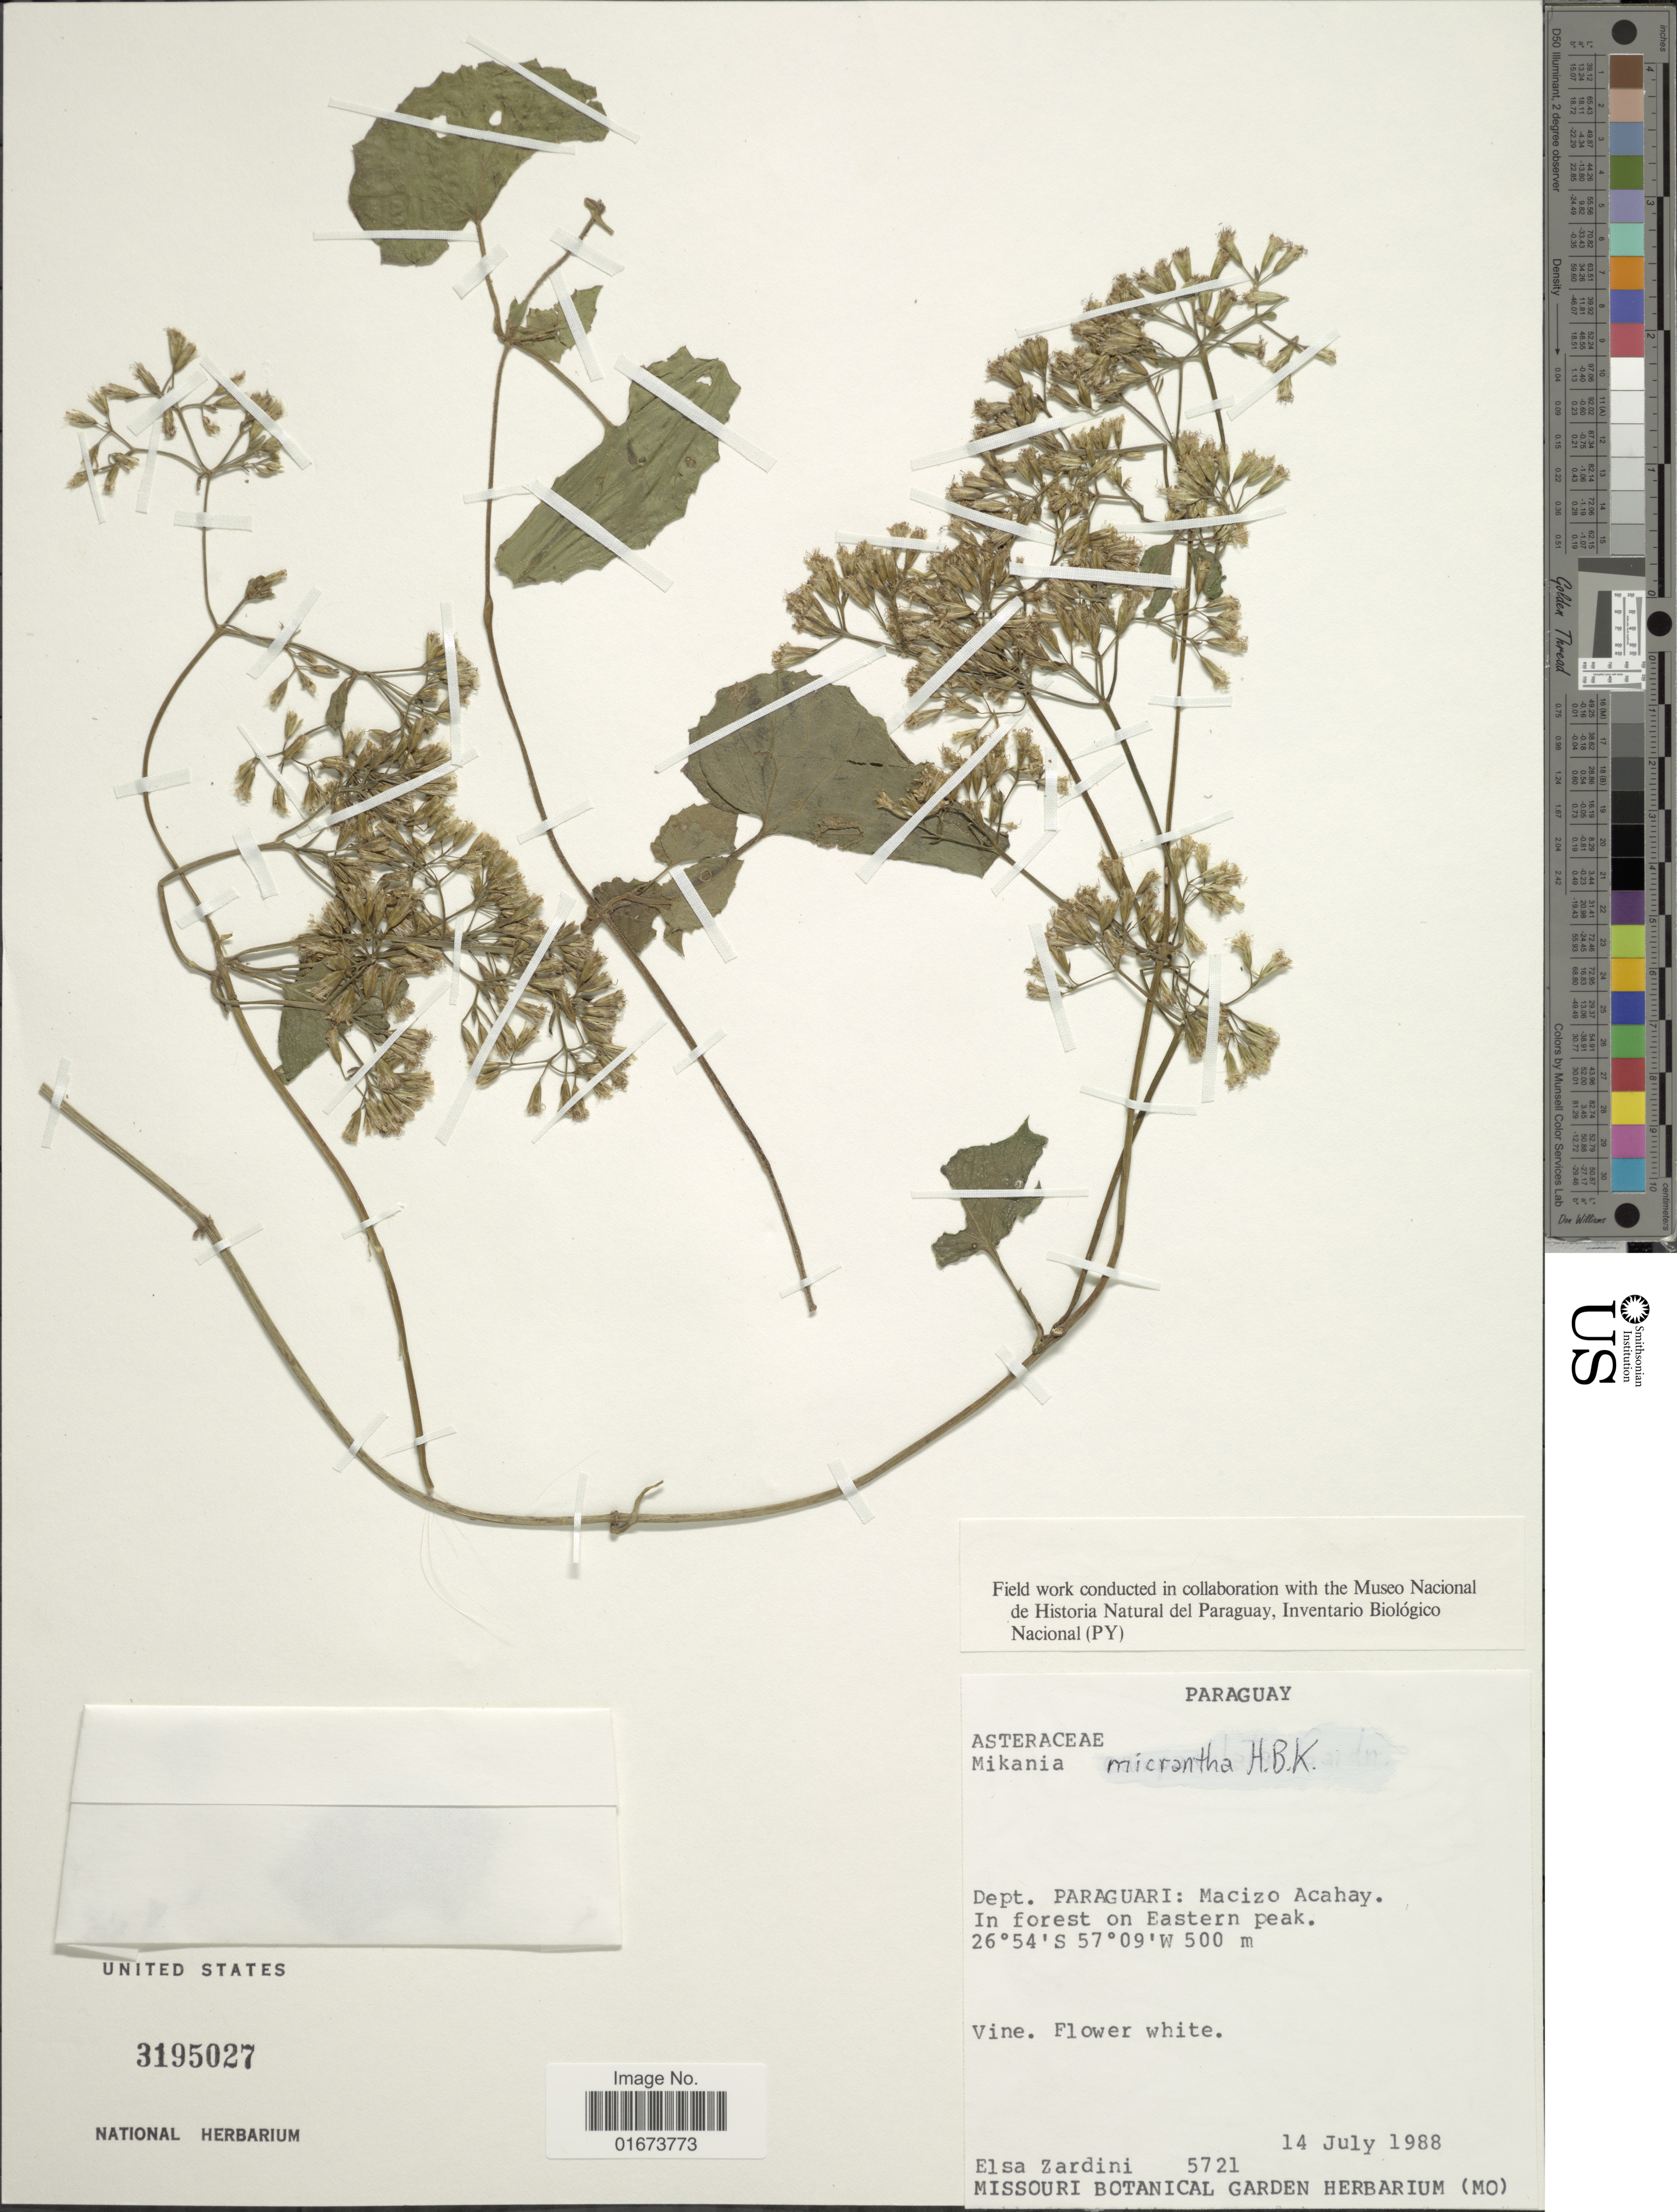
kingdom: Plantae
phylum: Tracheophyta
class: Magnoliopsida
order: Asterales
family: Asteraceae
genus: Mikania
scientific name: Mikania micrantha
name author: Kunth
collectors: E. M. Zardini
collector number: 5721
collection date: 1988-07-14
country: Paraguay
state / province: Paraguari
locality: Dept. Paraguari: Macizo Acahay. In forest on Eastern peak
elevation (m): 500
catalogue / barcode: US 3195027